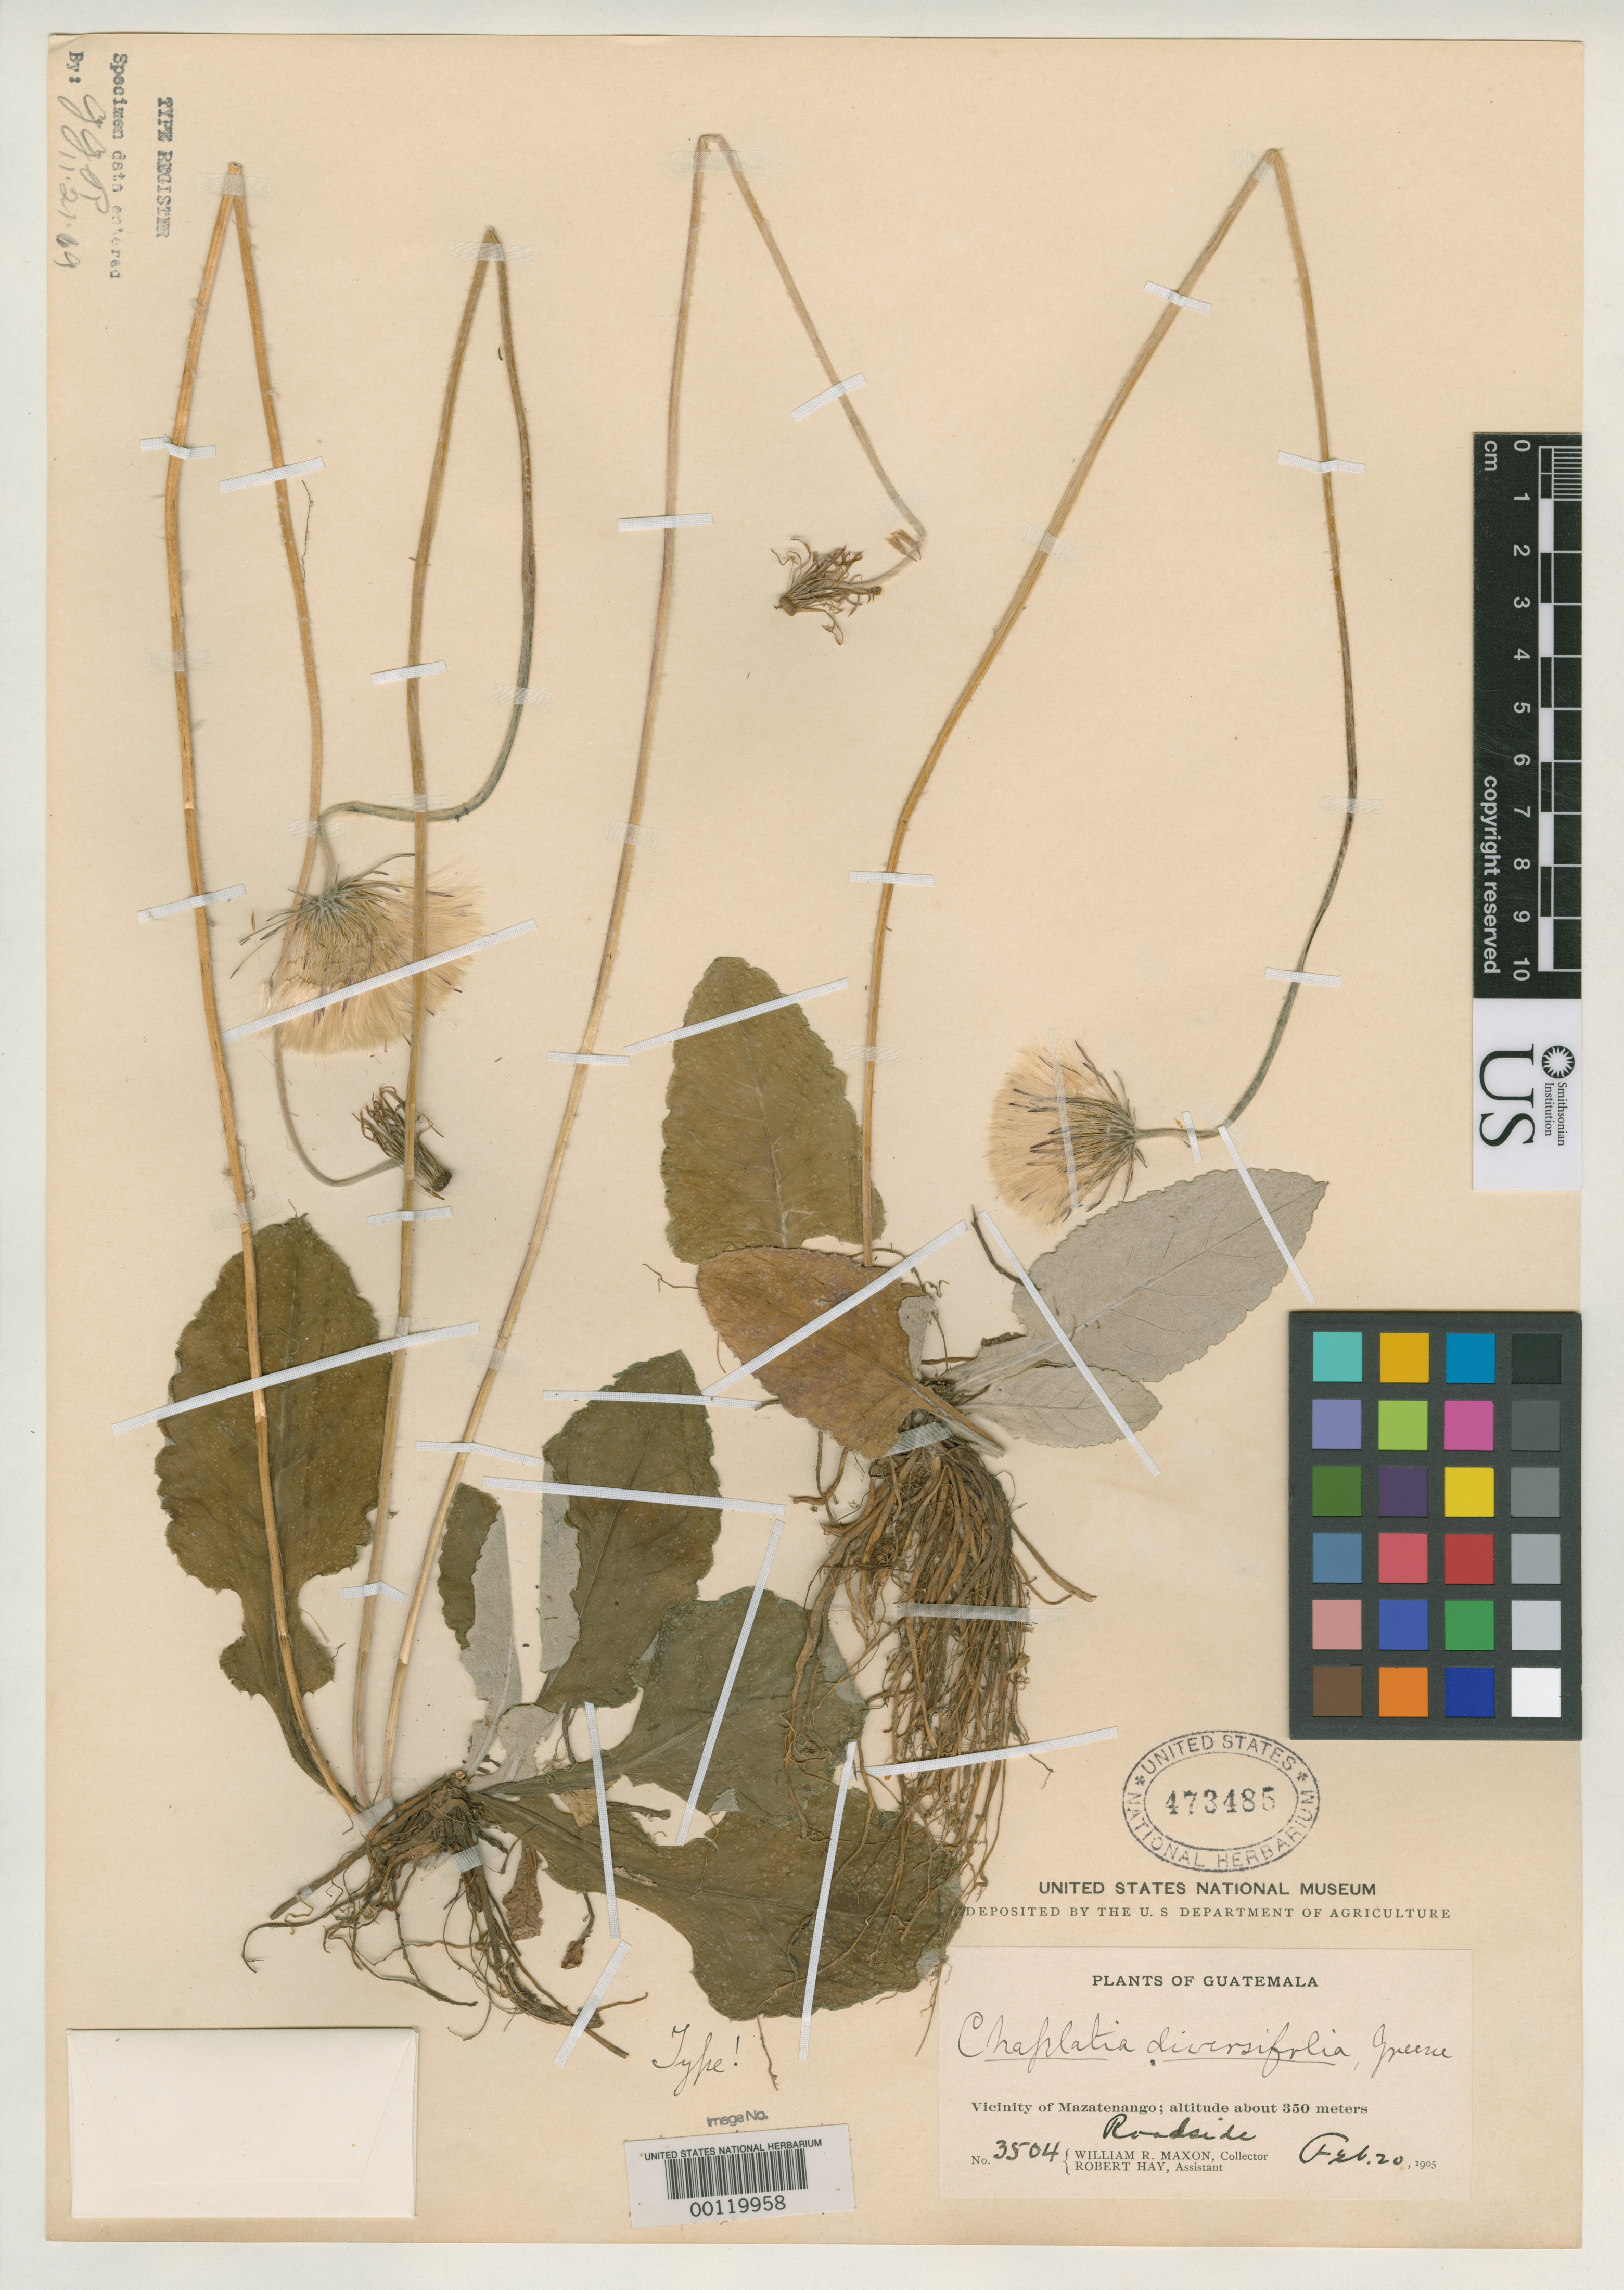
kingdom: Plantae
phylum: Tracheophyta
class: Magnoliopsida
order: Asterales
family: Asteraceae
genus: Chaptalia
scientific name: Chaptalia diversifolia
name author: Greene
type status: Holotype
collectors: W. R. Maxon & R. H. Hay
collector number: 3504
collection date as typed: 20 Feb 1905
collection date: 1905-02-20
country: Guatemala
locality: Near Mazatenango.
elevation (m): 350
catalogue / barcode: US 473485